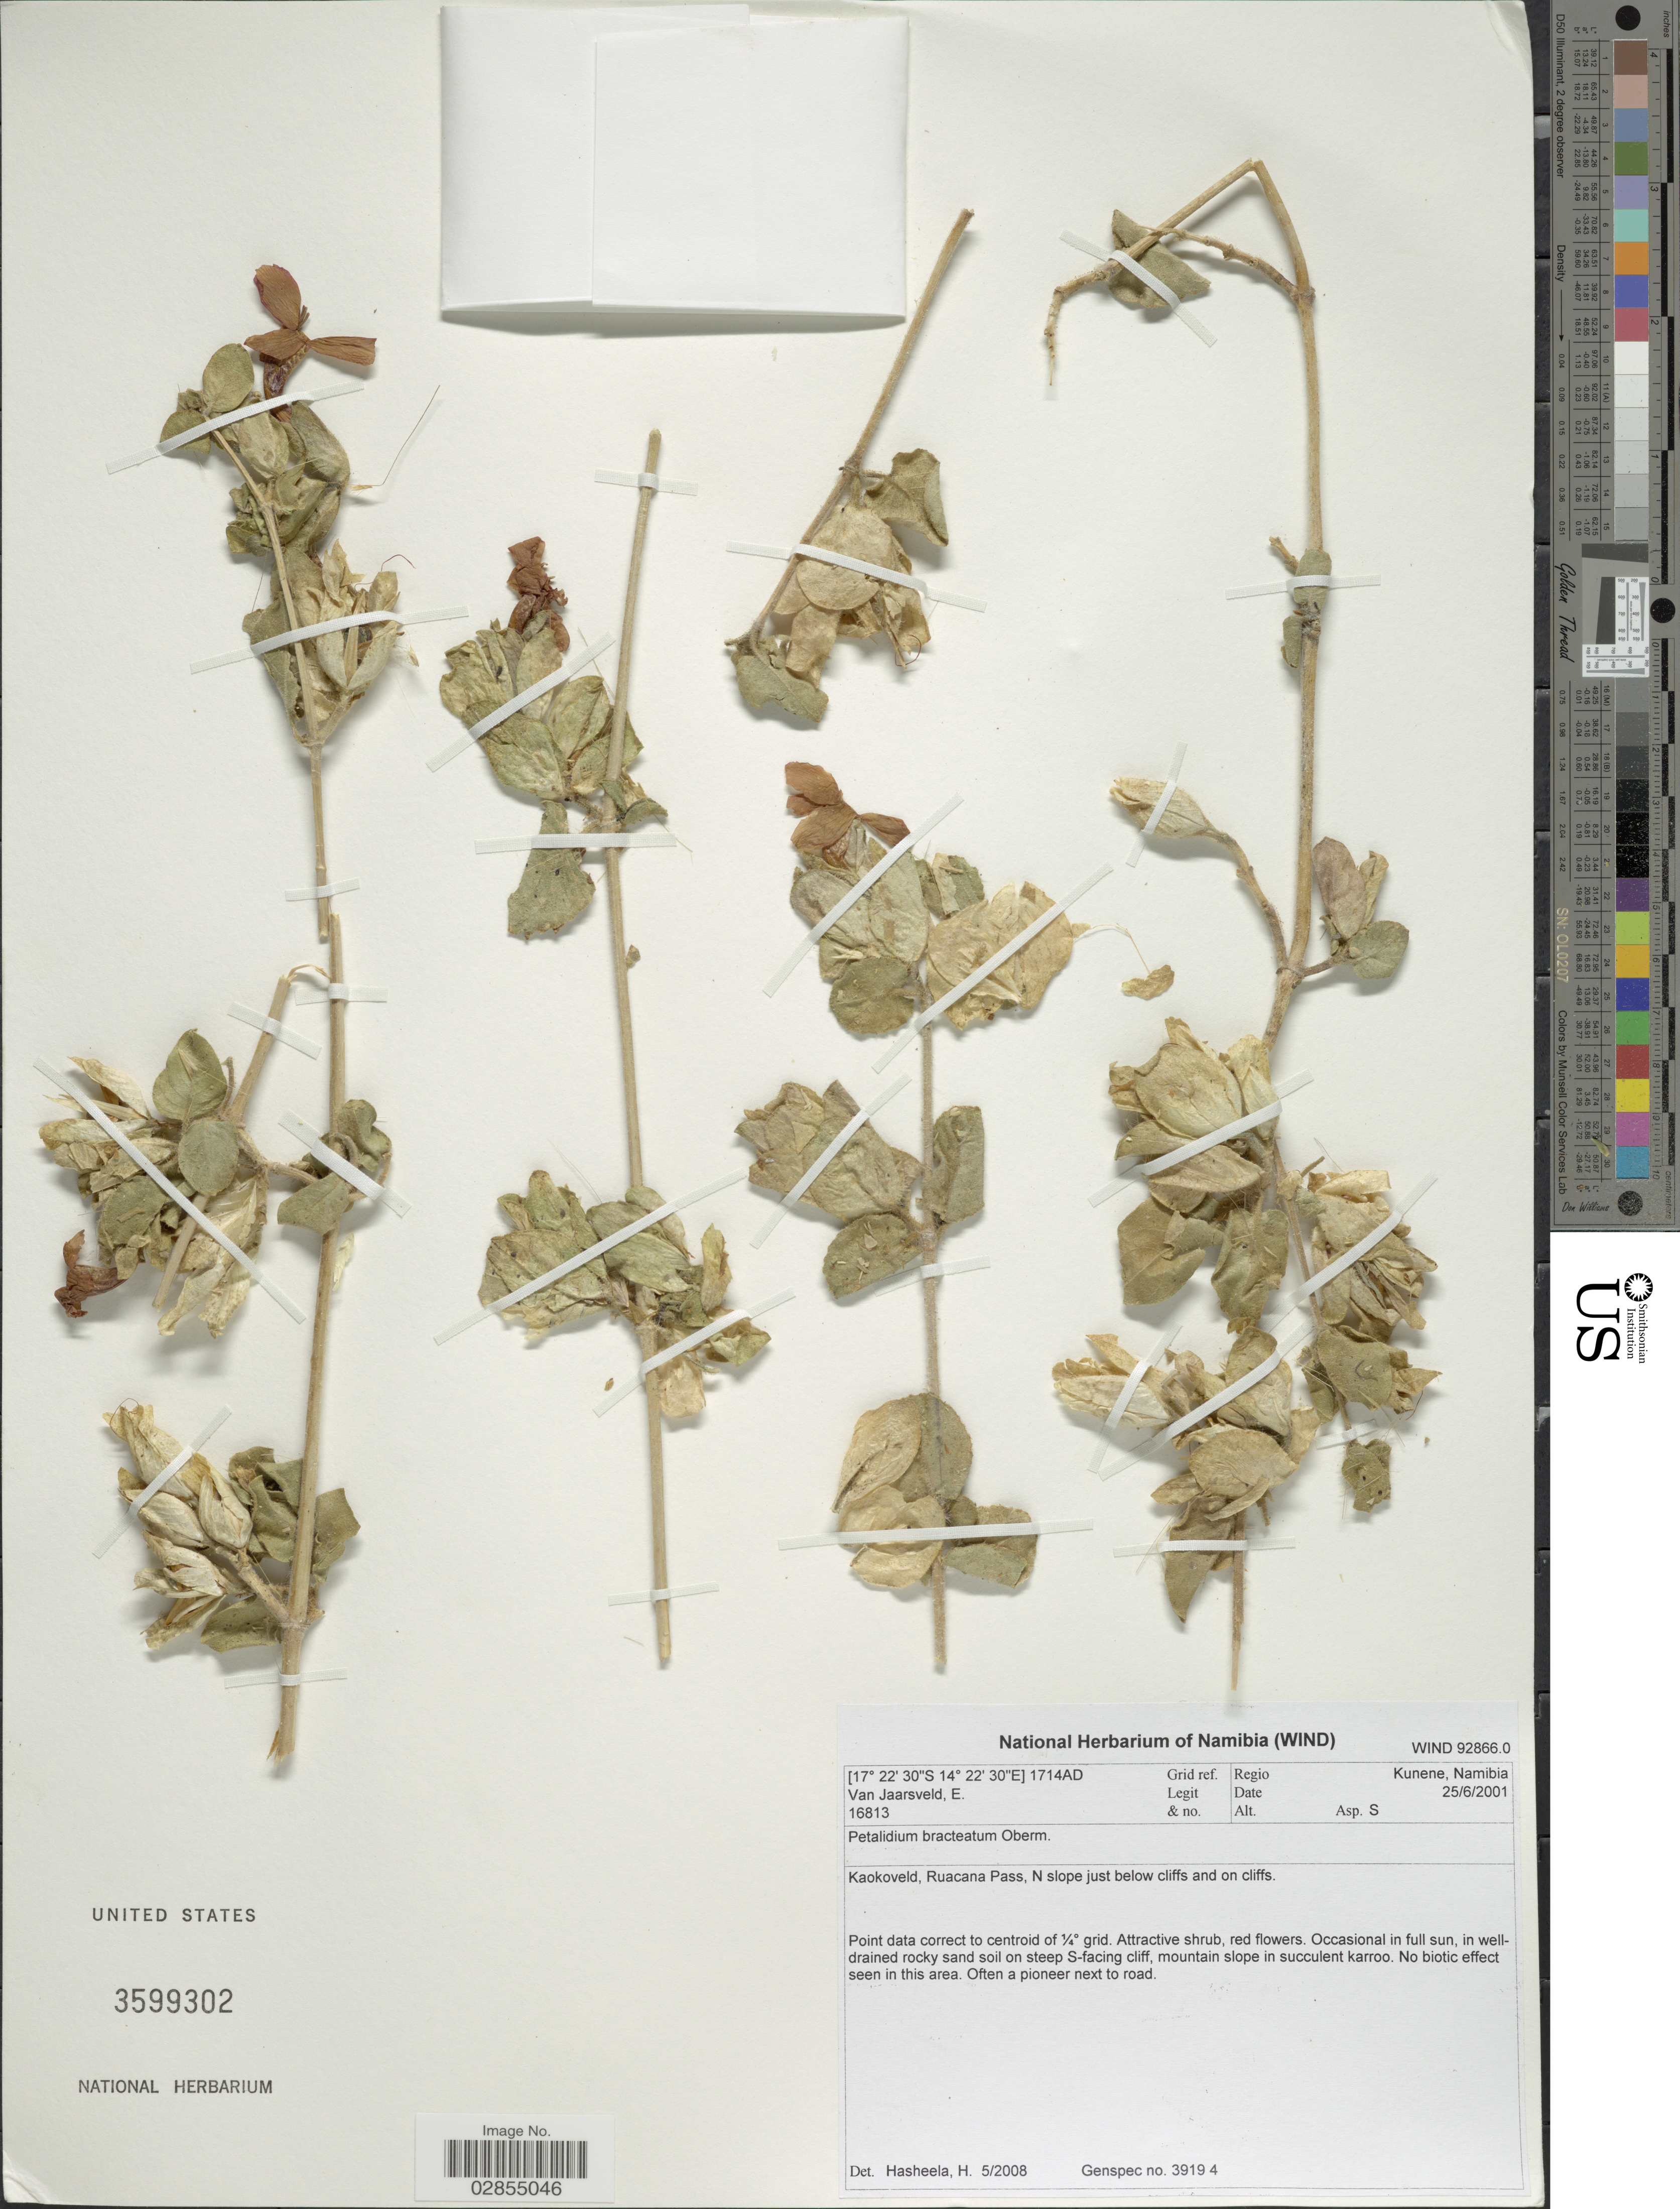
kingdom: Plantae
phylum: Tracheophyta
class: Magnoliopsida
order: Lamiales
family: Acanthaceae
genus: Petalidium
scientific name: Petalidium bracteatum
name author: Oberm.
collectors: E. van Jaarsveld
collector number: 16813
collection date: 2001-06-25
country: Namibia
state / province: Kunene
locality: Regio Kunene, Kaokoveld, Ruacana Pass, N slope just below cliffs and on cliffs.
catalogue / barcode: US 3599302